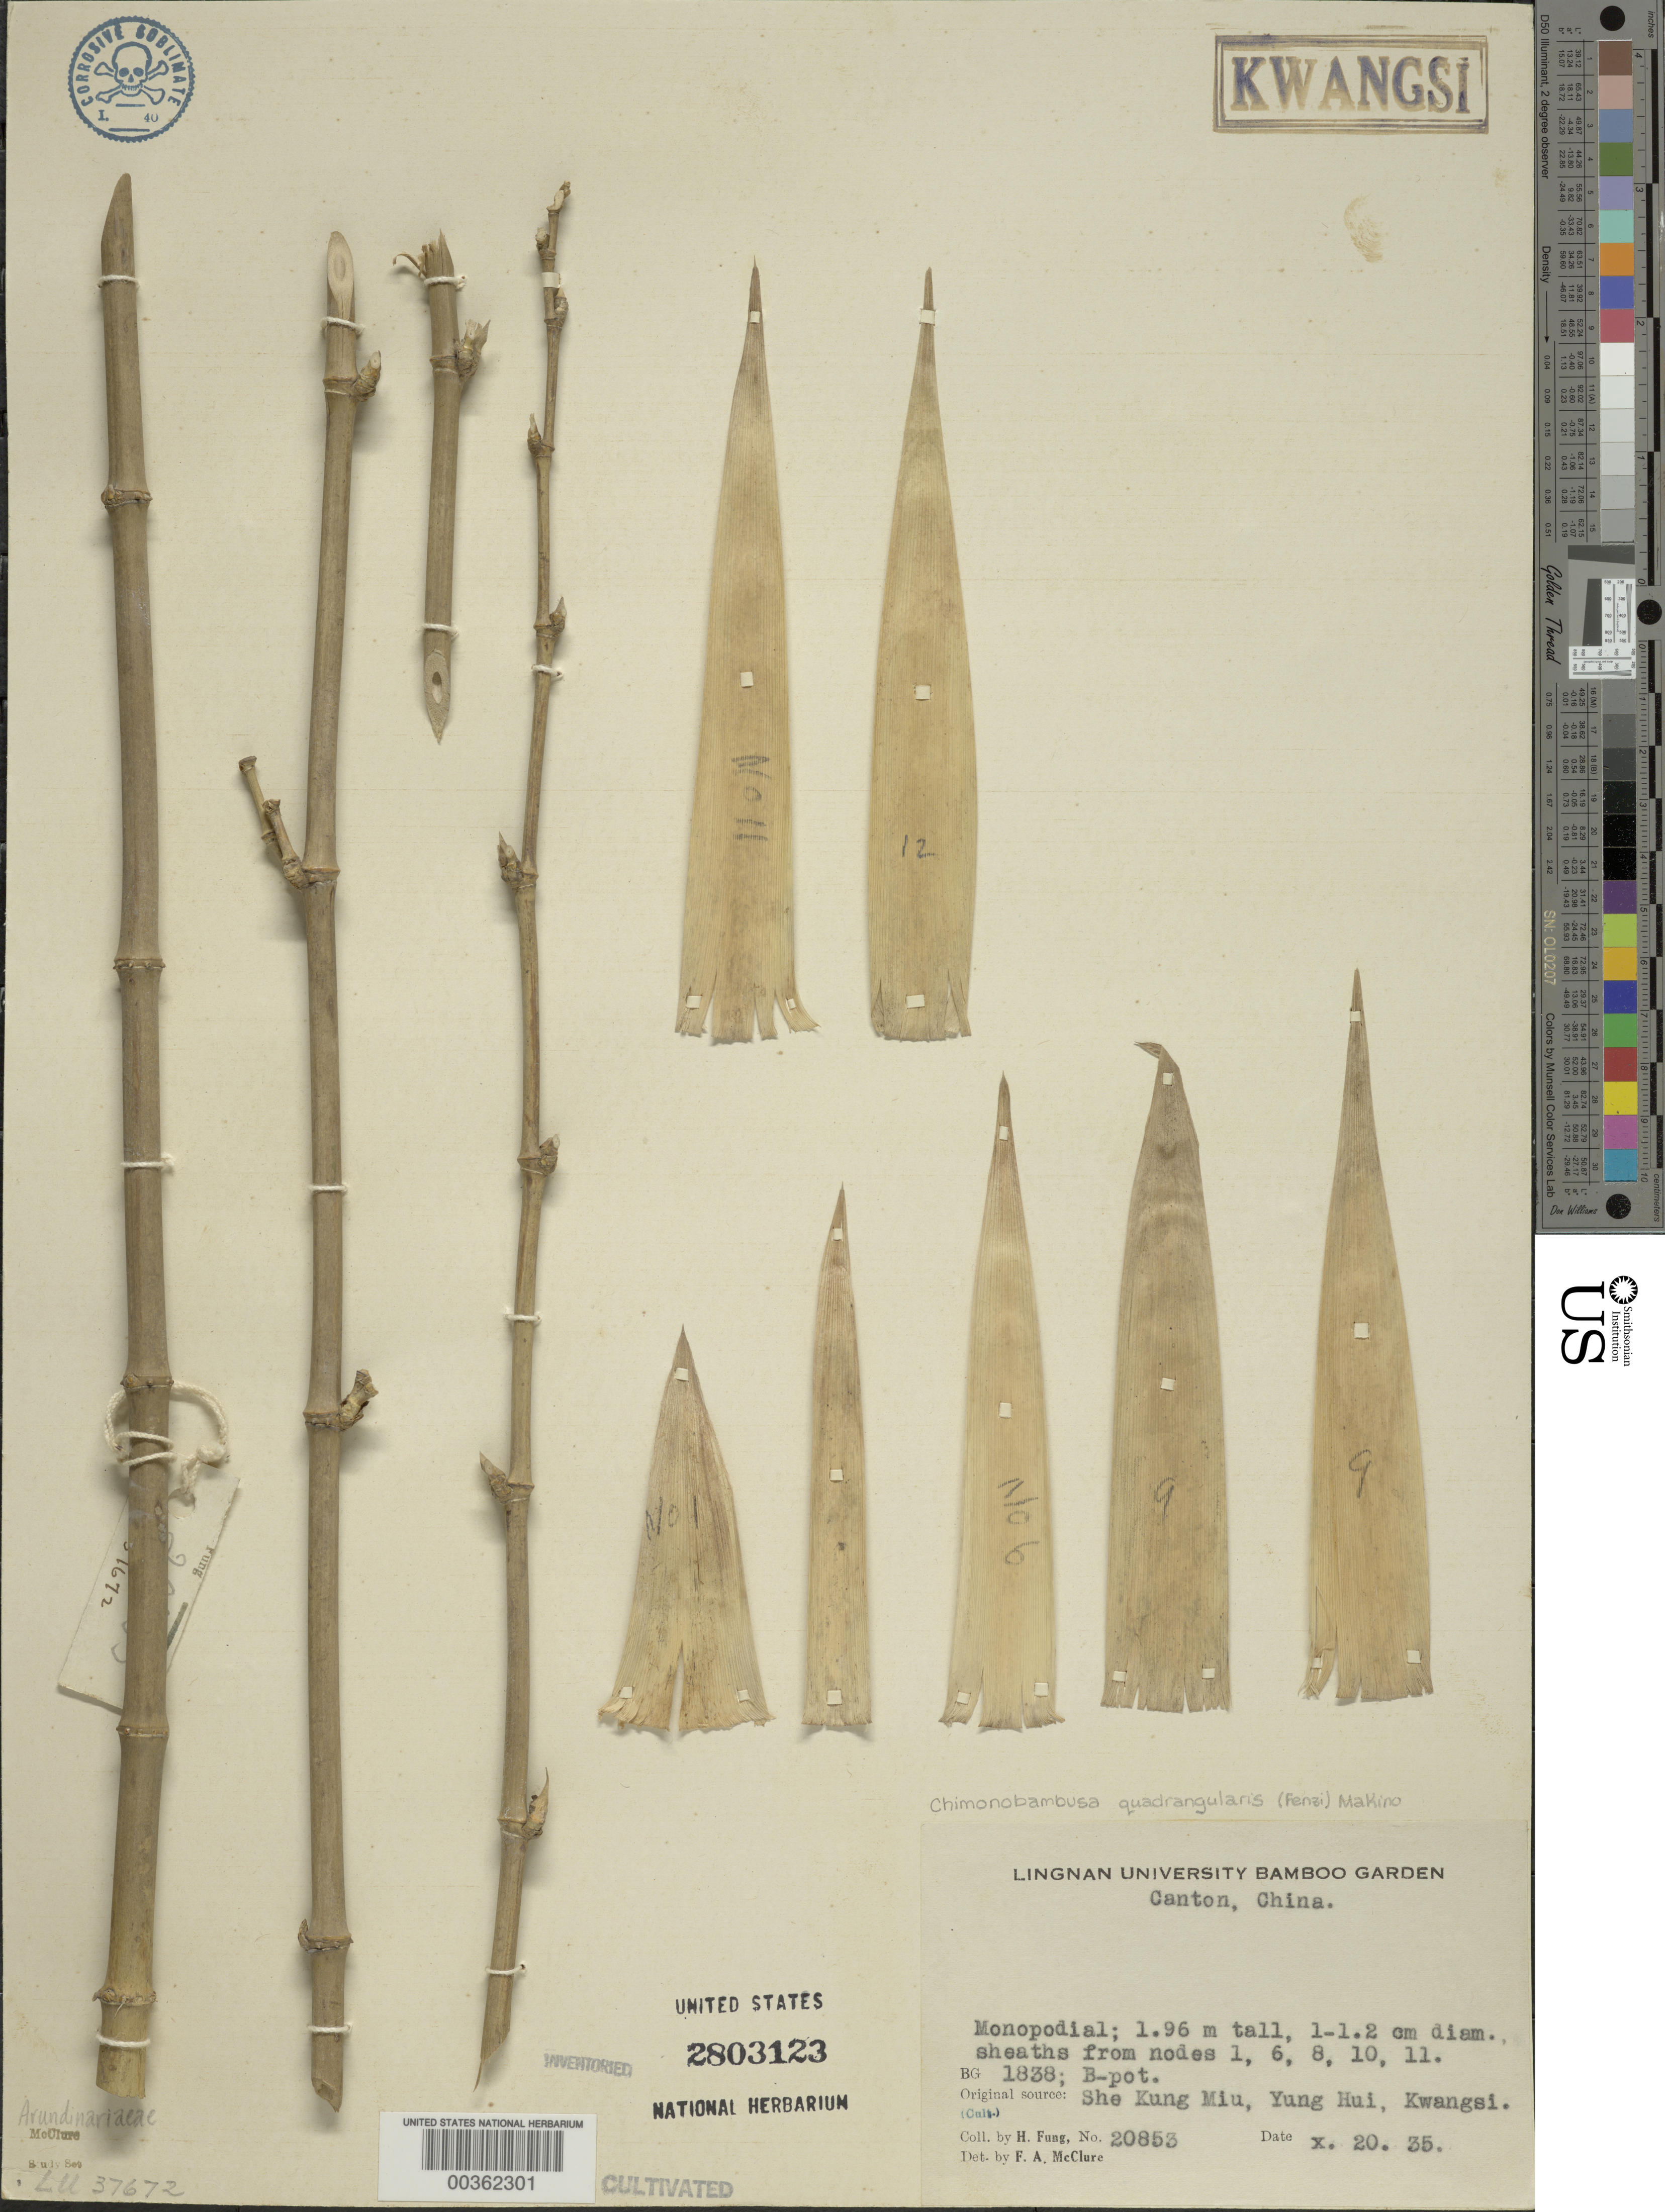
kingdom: Plantae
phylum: Tracheophyta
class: Liliopsida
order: Poales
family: Poaceae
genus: Chimonobambusa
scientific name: Chimonobambusa quadrangularis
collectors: H. L. Fung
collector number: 20853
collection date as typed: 20 Oct 1935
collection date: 1935-10-20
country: China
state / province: Guangdong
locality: Lingnan univ. b.g.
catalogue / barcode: US 2803123